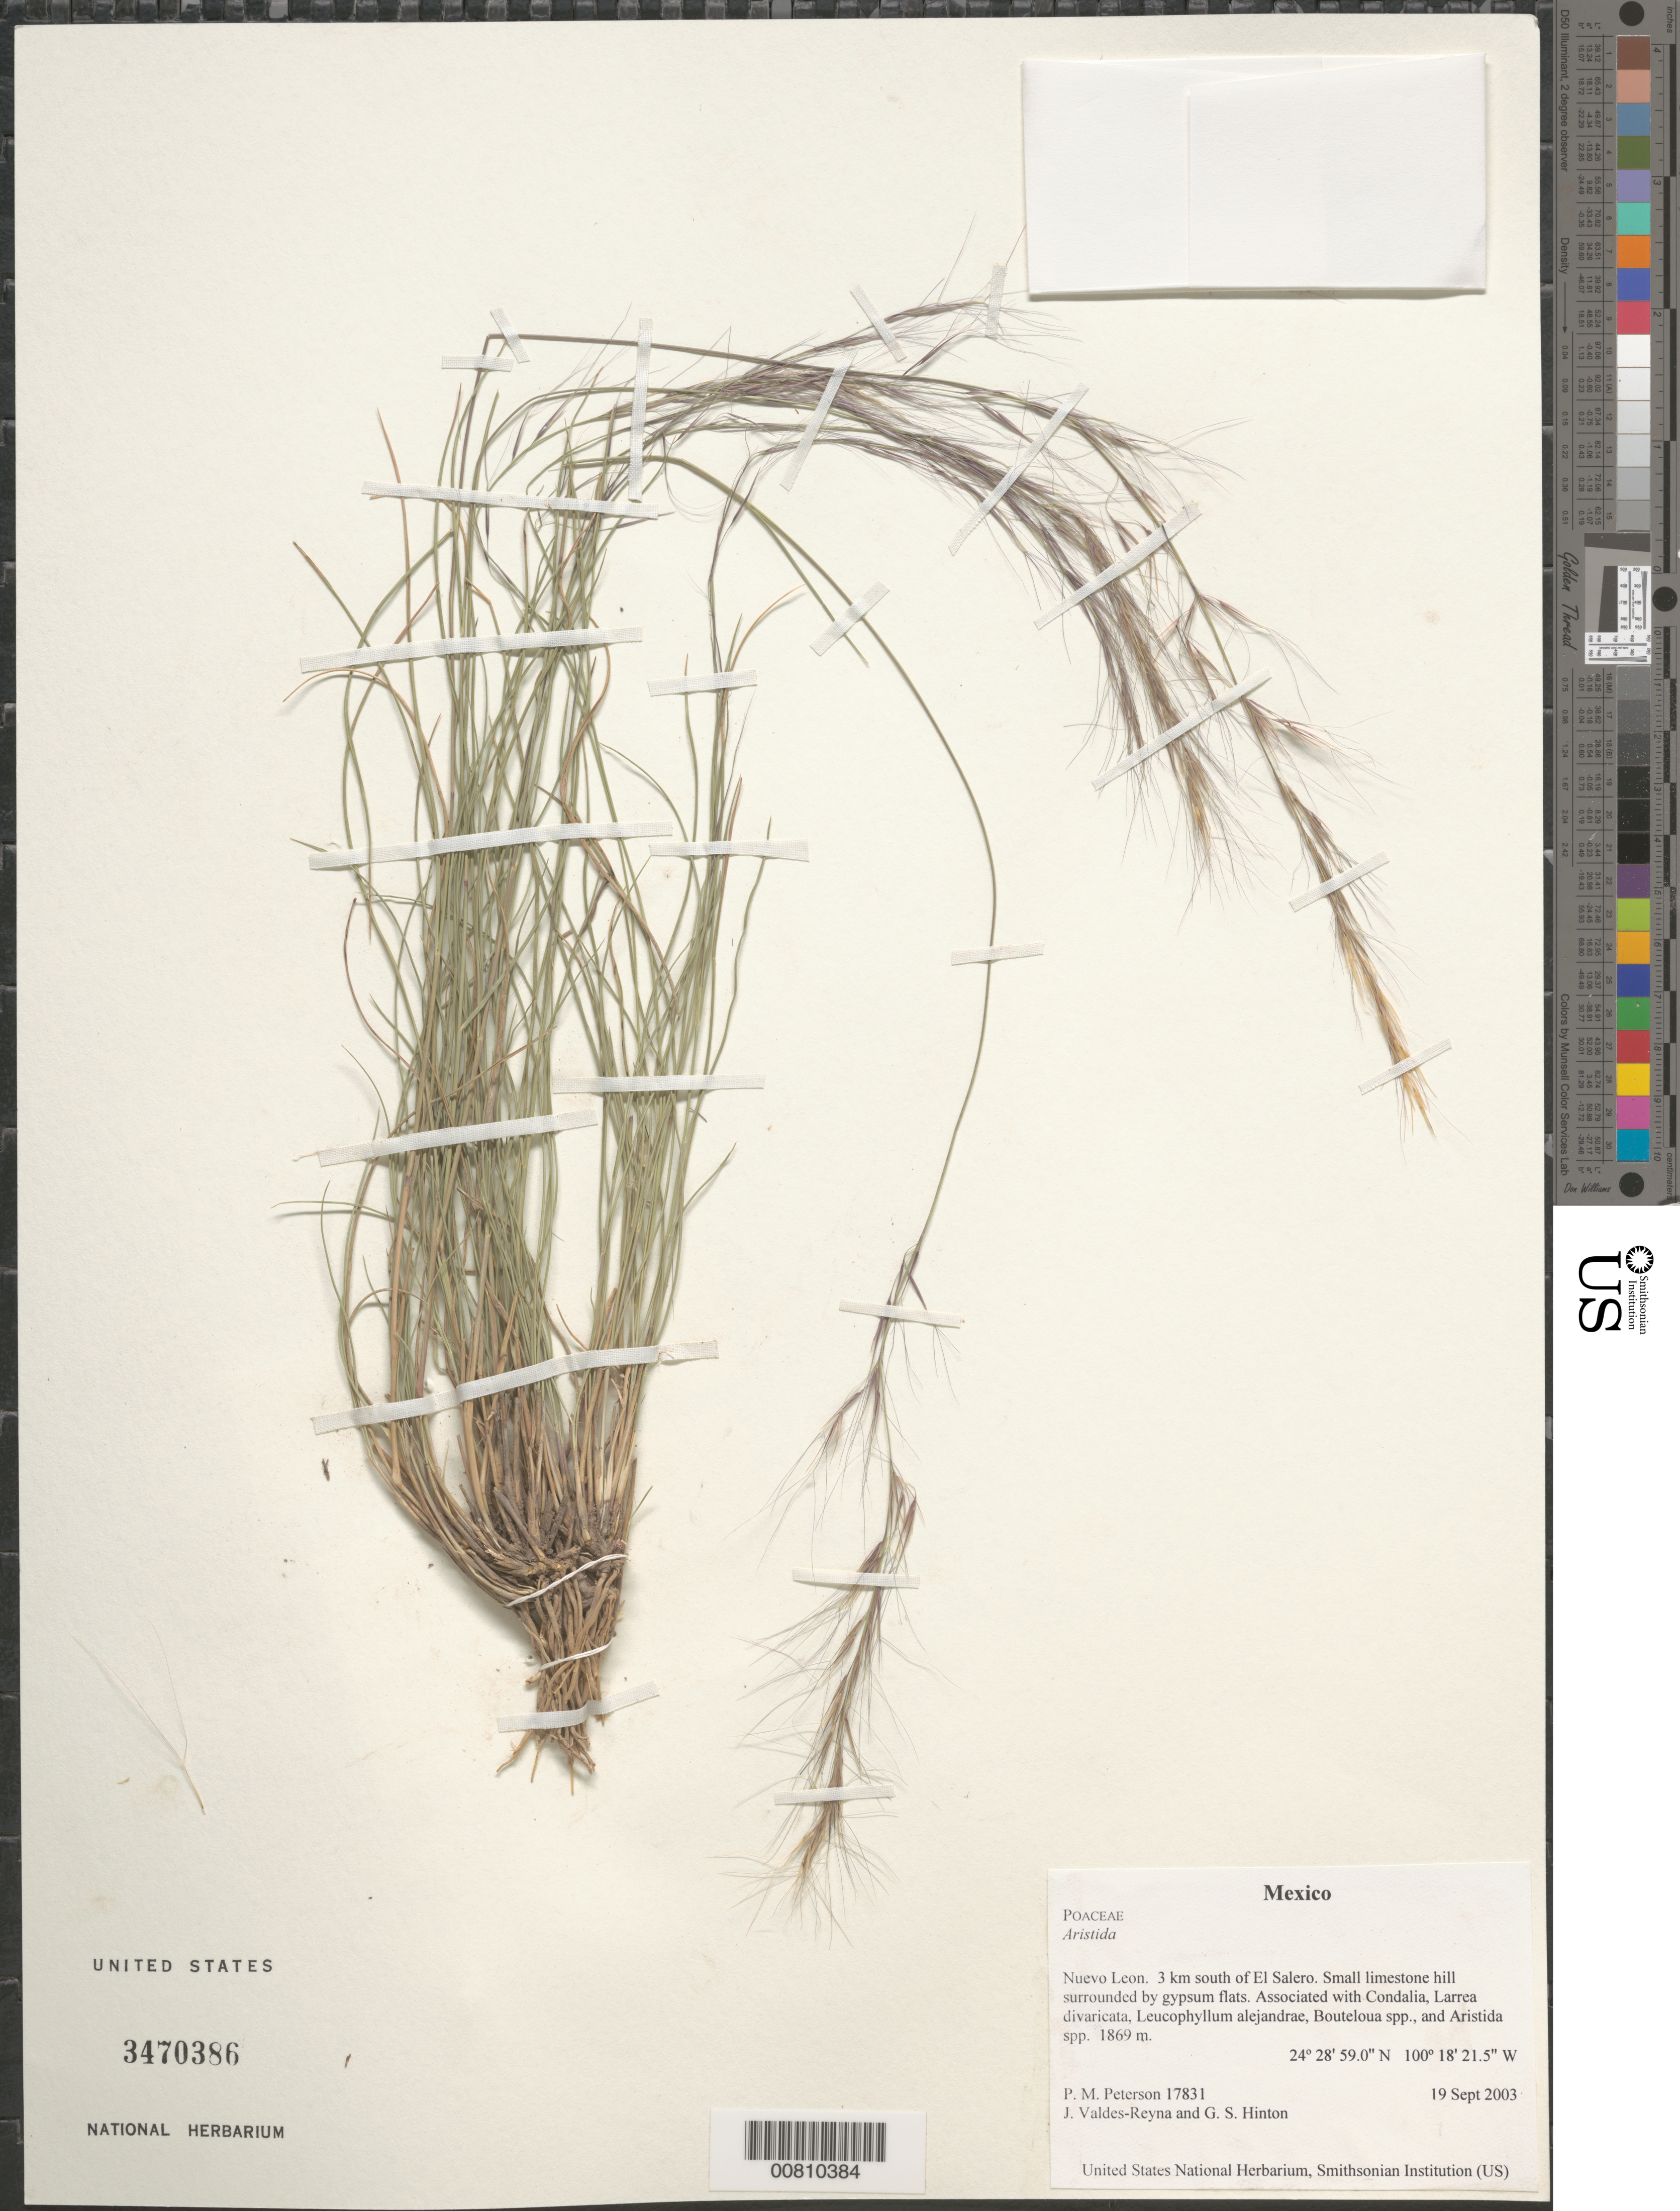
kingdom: Plantae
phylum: Tracheophyta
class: Liliopsida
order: Poales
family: Poaceae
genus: Aristida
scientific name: Aristida sp.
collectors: P. M. Peterson, J. Valdés-Reyna & H. Hinton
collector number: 17831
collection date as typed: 19 Sep 2003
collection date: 2003-09-19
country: Mexico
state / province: Nuevo León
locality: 3 km south of El Salero. Small limestone hill surrounded by gypsum flats. Associated with Condalia, Larrea divaricata, Leucophyllum alejandrae, Bouteloua spp., and Aristida spp.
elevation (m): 1869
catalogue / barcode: US 3470386